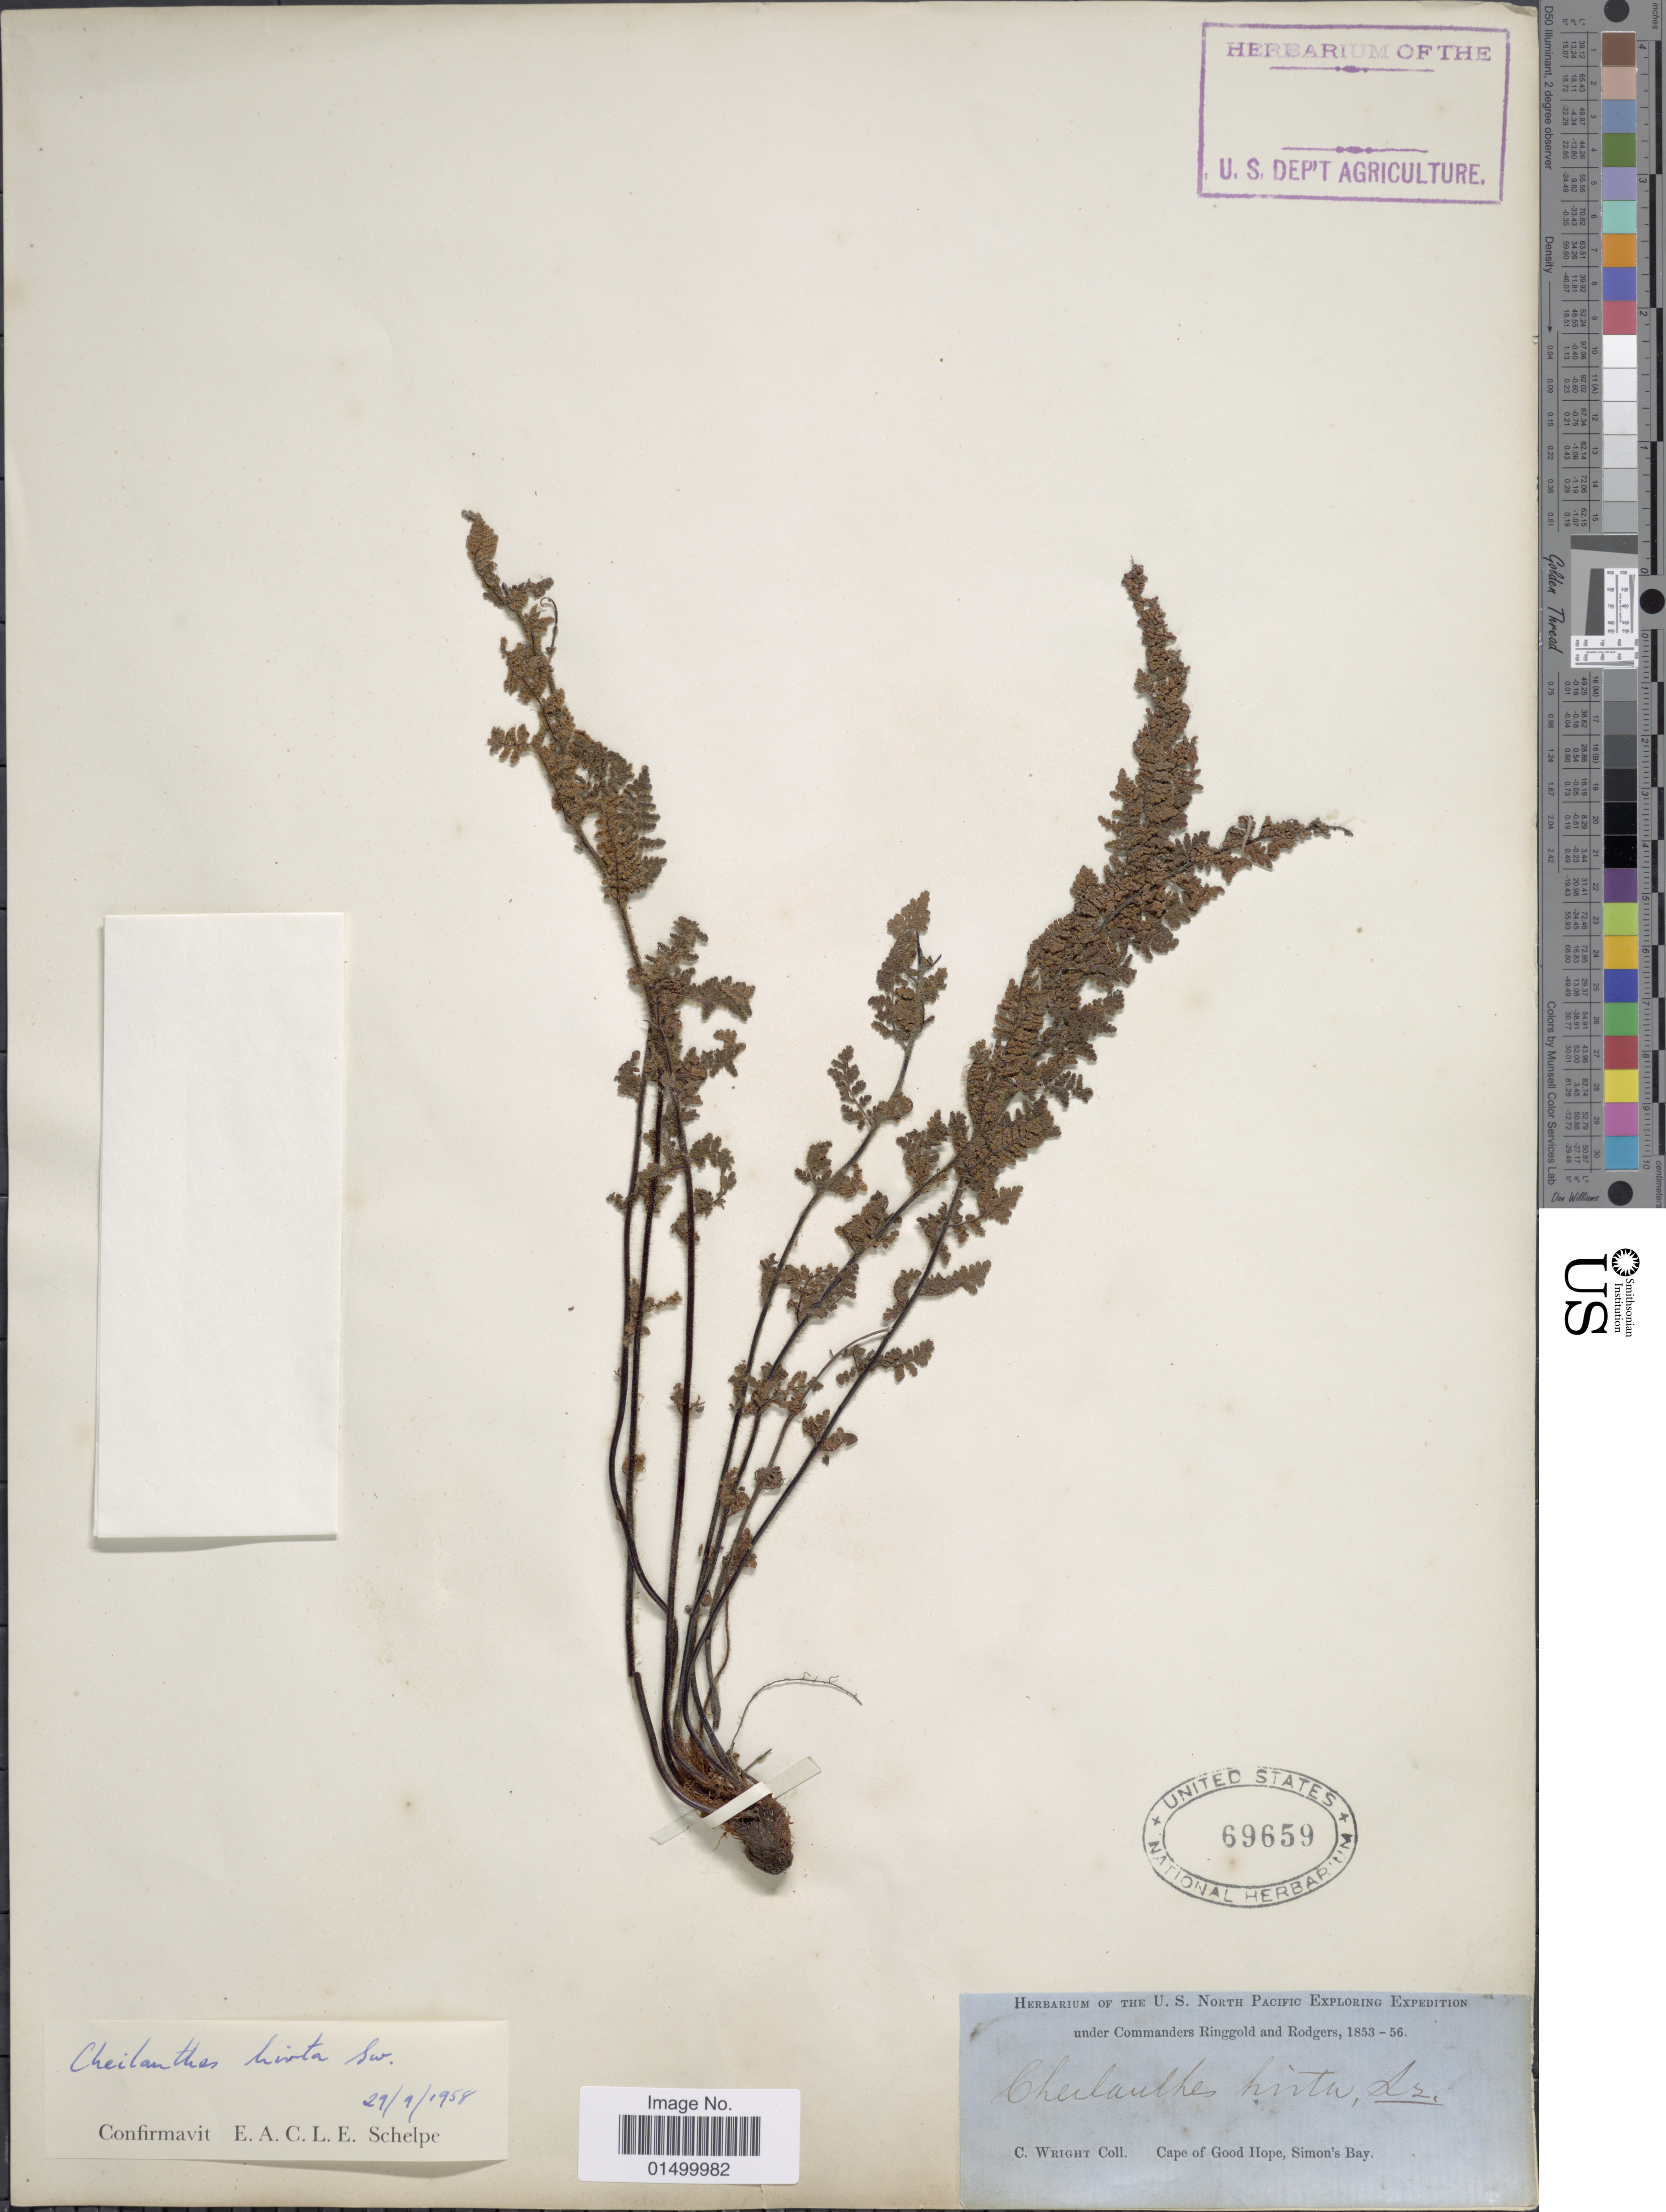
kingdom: Plantae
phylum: Tracheophyta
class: Polypodiopsida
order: Polypodiales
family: Pteridaceae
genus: Cheilanthes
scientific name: Cheilanthes hirta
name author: Sw.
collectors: C. Wright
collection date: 1853/1856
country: South Africa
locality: Cape of Good Hope, Simon's Bay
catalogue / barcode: US 69659